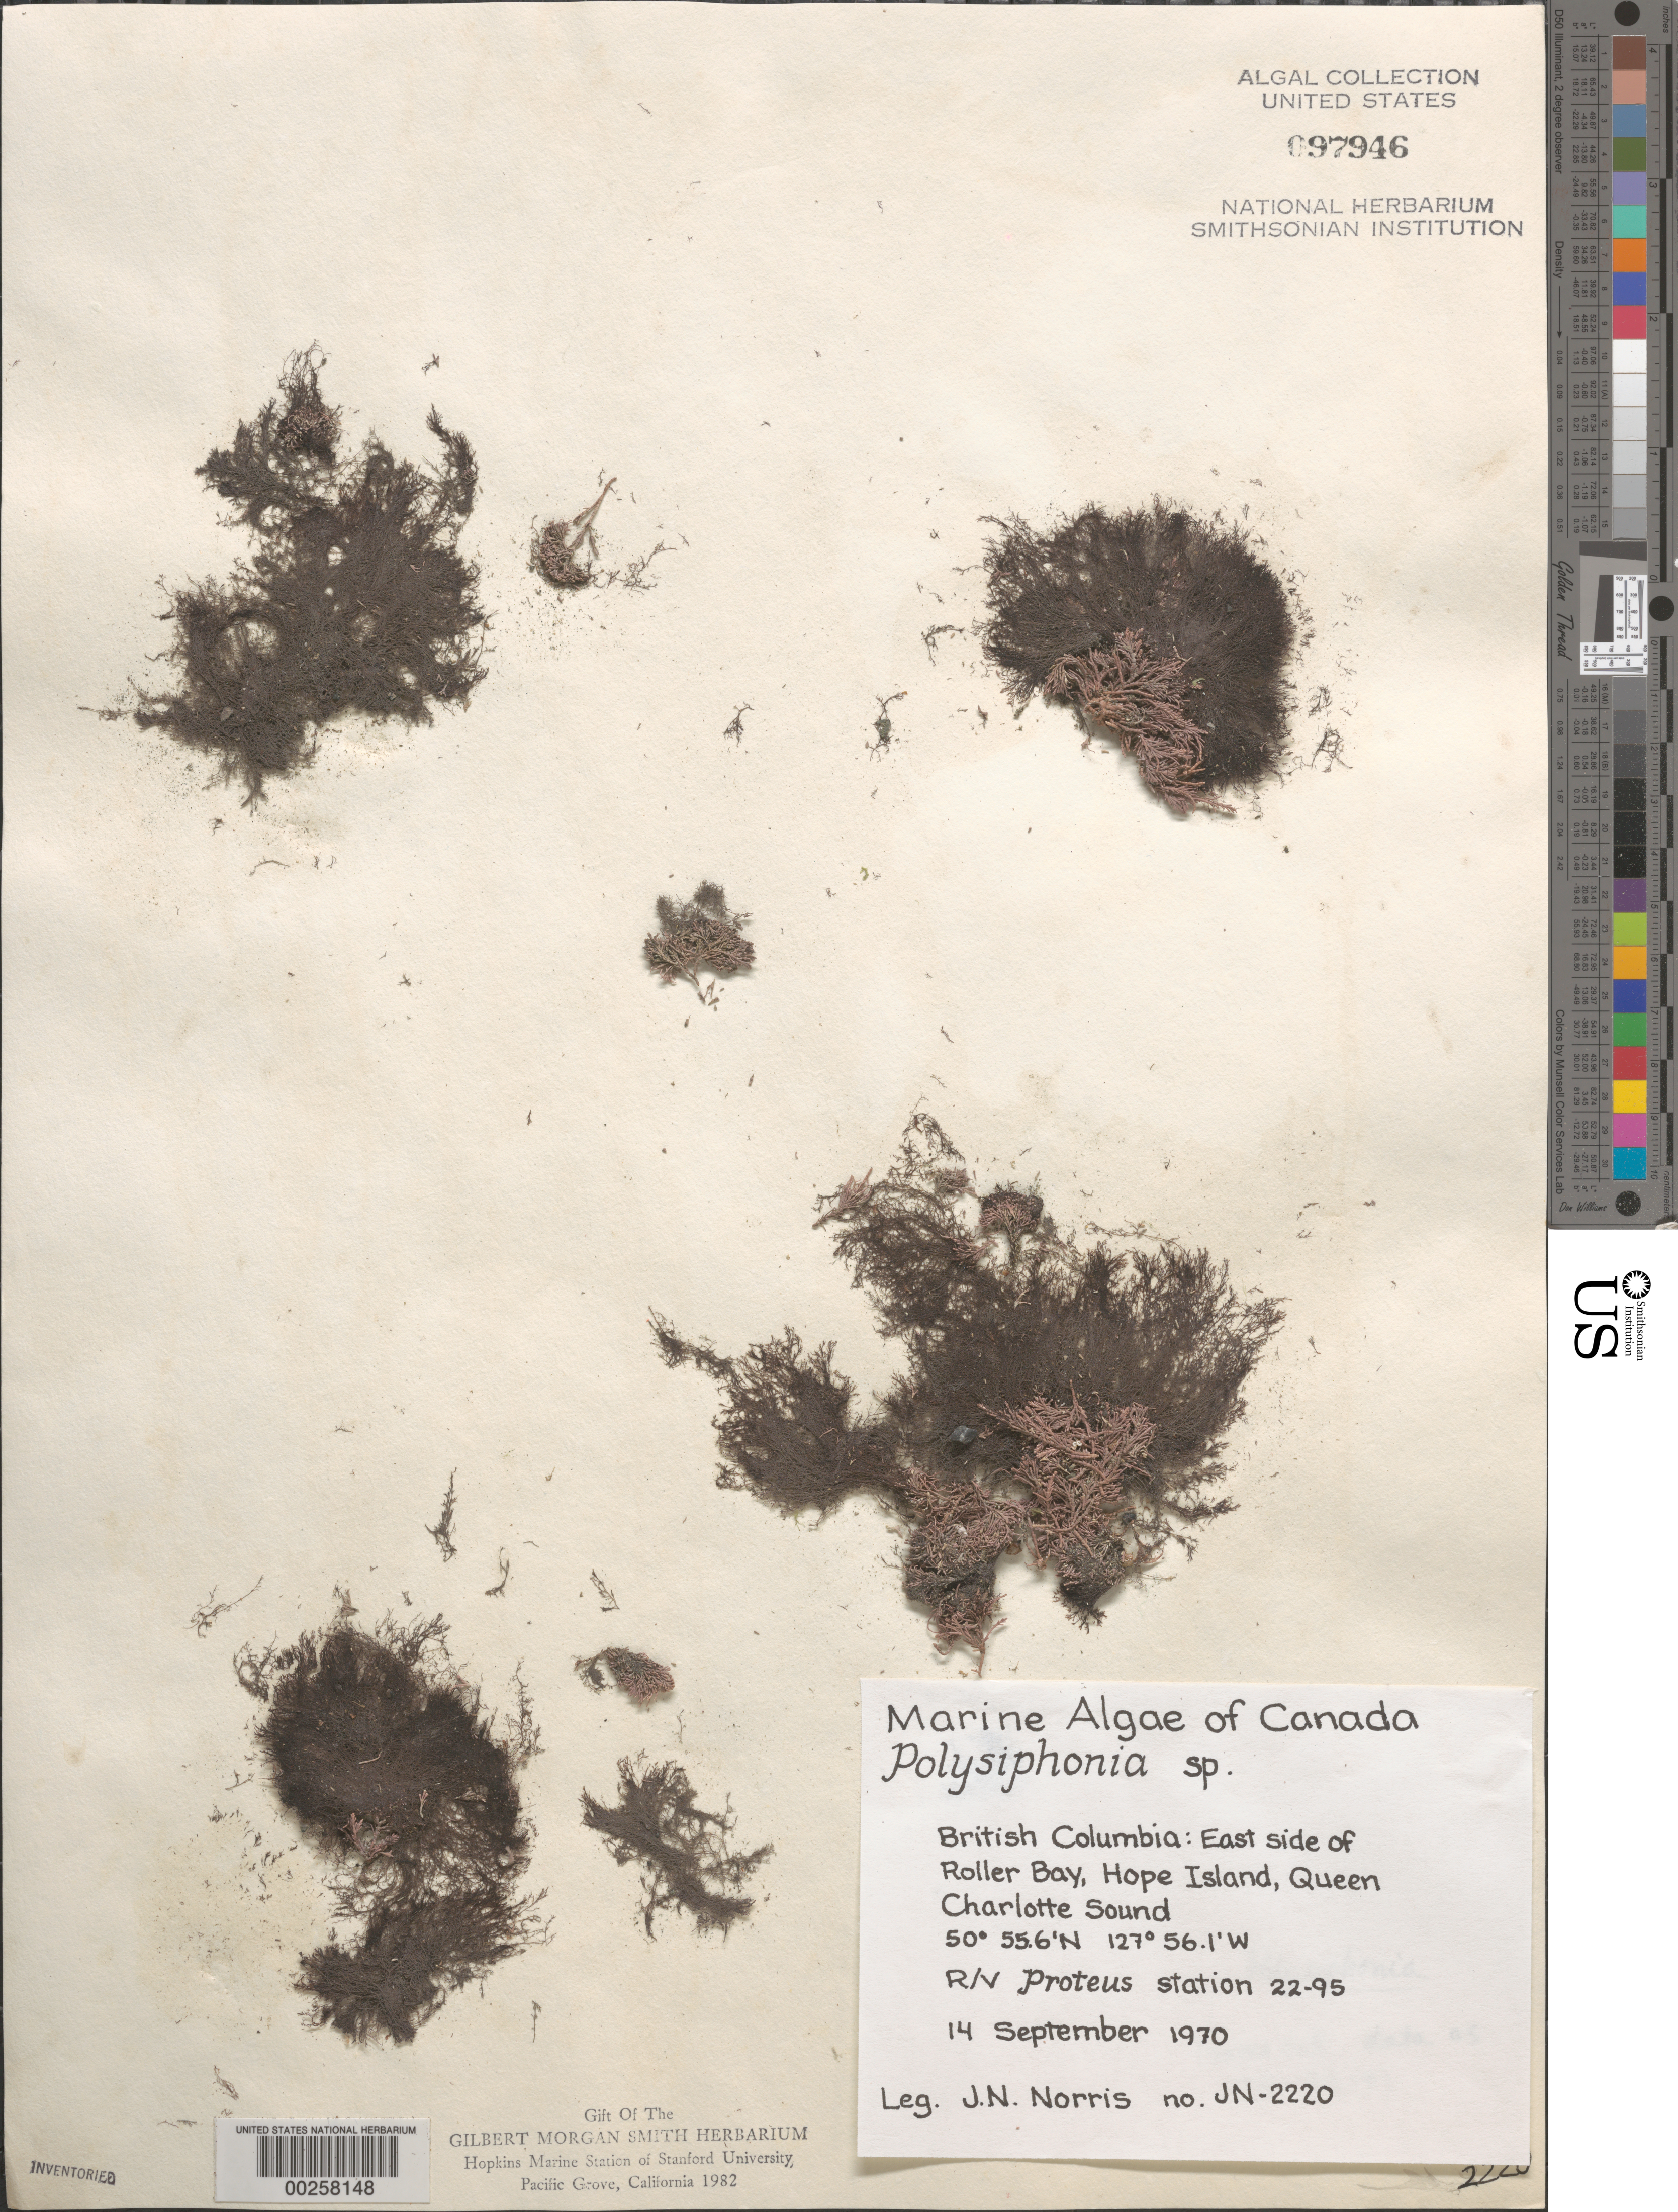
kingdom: Plantae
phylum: Rhodophyta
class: Florideophyceae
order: Ceramiales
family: Rhodomelaceae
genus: Polysiphonia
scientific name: Polysiphonia sp.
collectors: J. N. Norris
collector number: JN-2220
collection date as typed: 14 Sep 1970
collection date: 1970-09-14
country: Canada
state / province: British Columbia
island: Hope Island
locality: Roller Bay, Queen Charlotte Sound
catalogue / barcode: US 97946